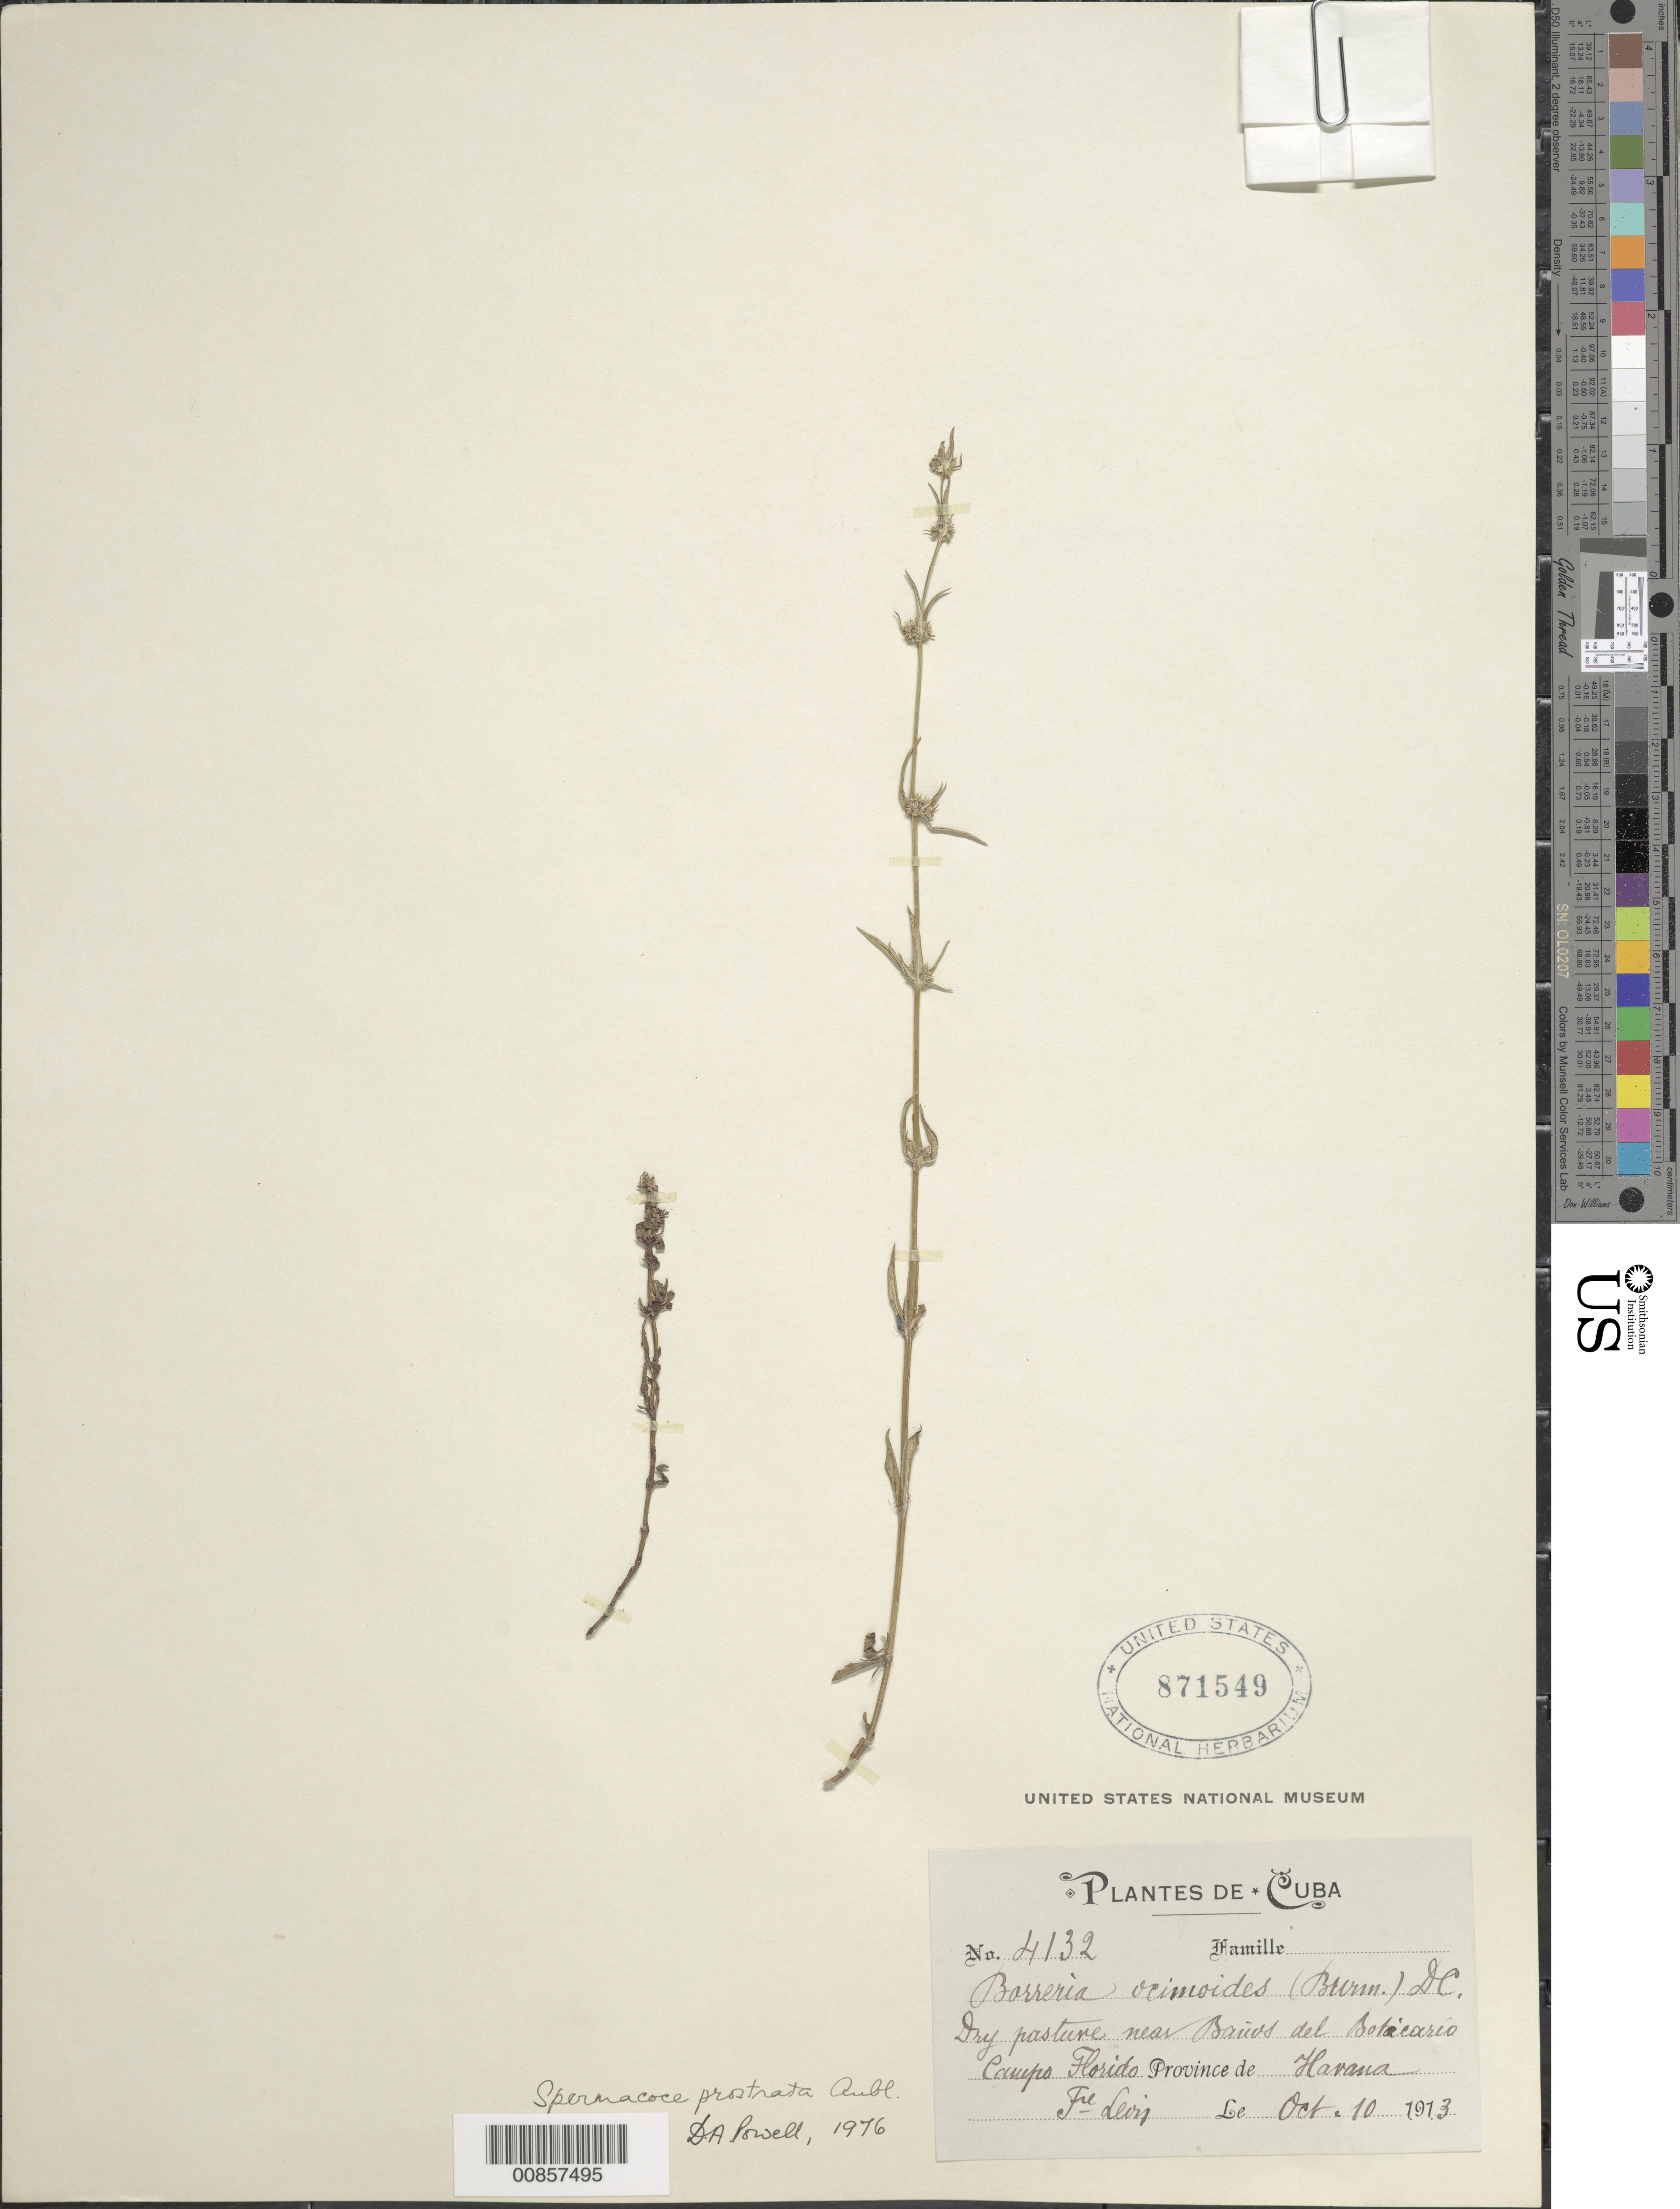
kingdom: Plantae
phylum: Tracheophyta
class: Magnoliopsida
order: Gentianales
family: Rubiaceae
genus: Spermacoce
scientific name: Spermacoce prostrata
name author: Aubl.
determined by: Powell, D. A.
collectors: Bro. León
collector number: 4132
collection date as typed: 10 Oct 1913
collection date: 1913-10-10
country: Cuba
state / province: La Habana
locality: Near Baños del Botàcario Cauepo Florido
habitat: Dry pasture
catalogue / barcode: US 871549